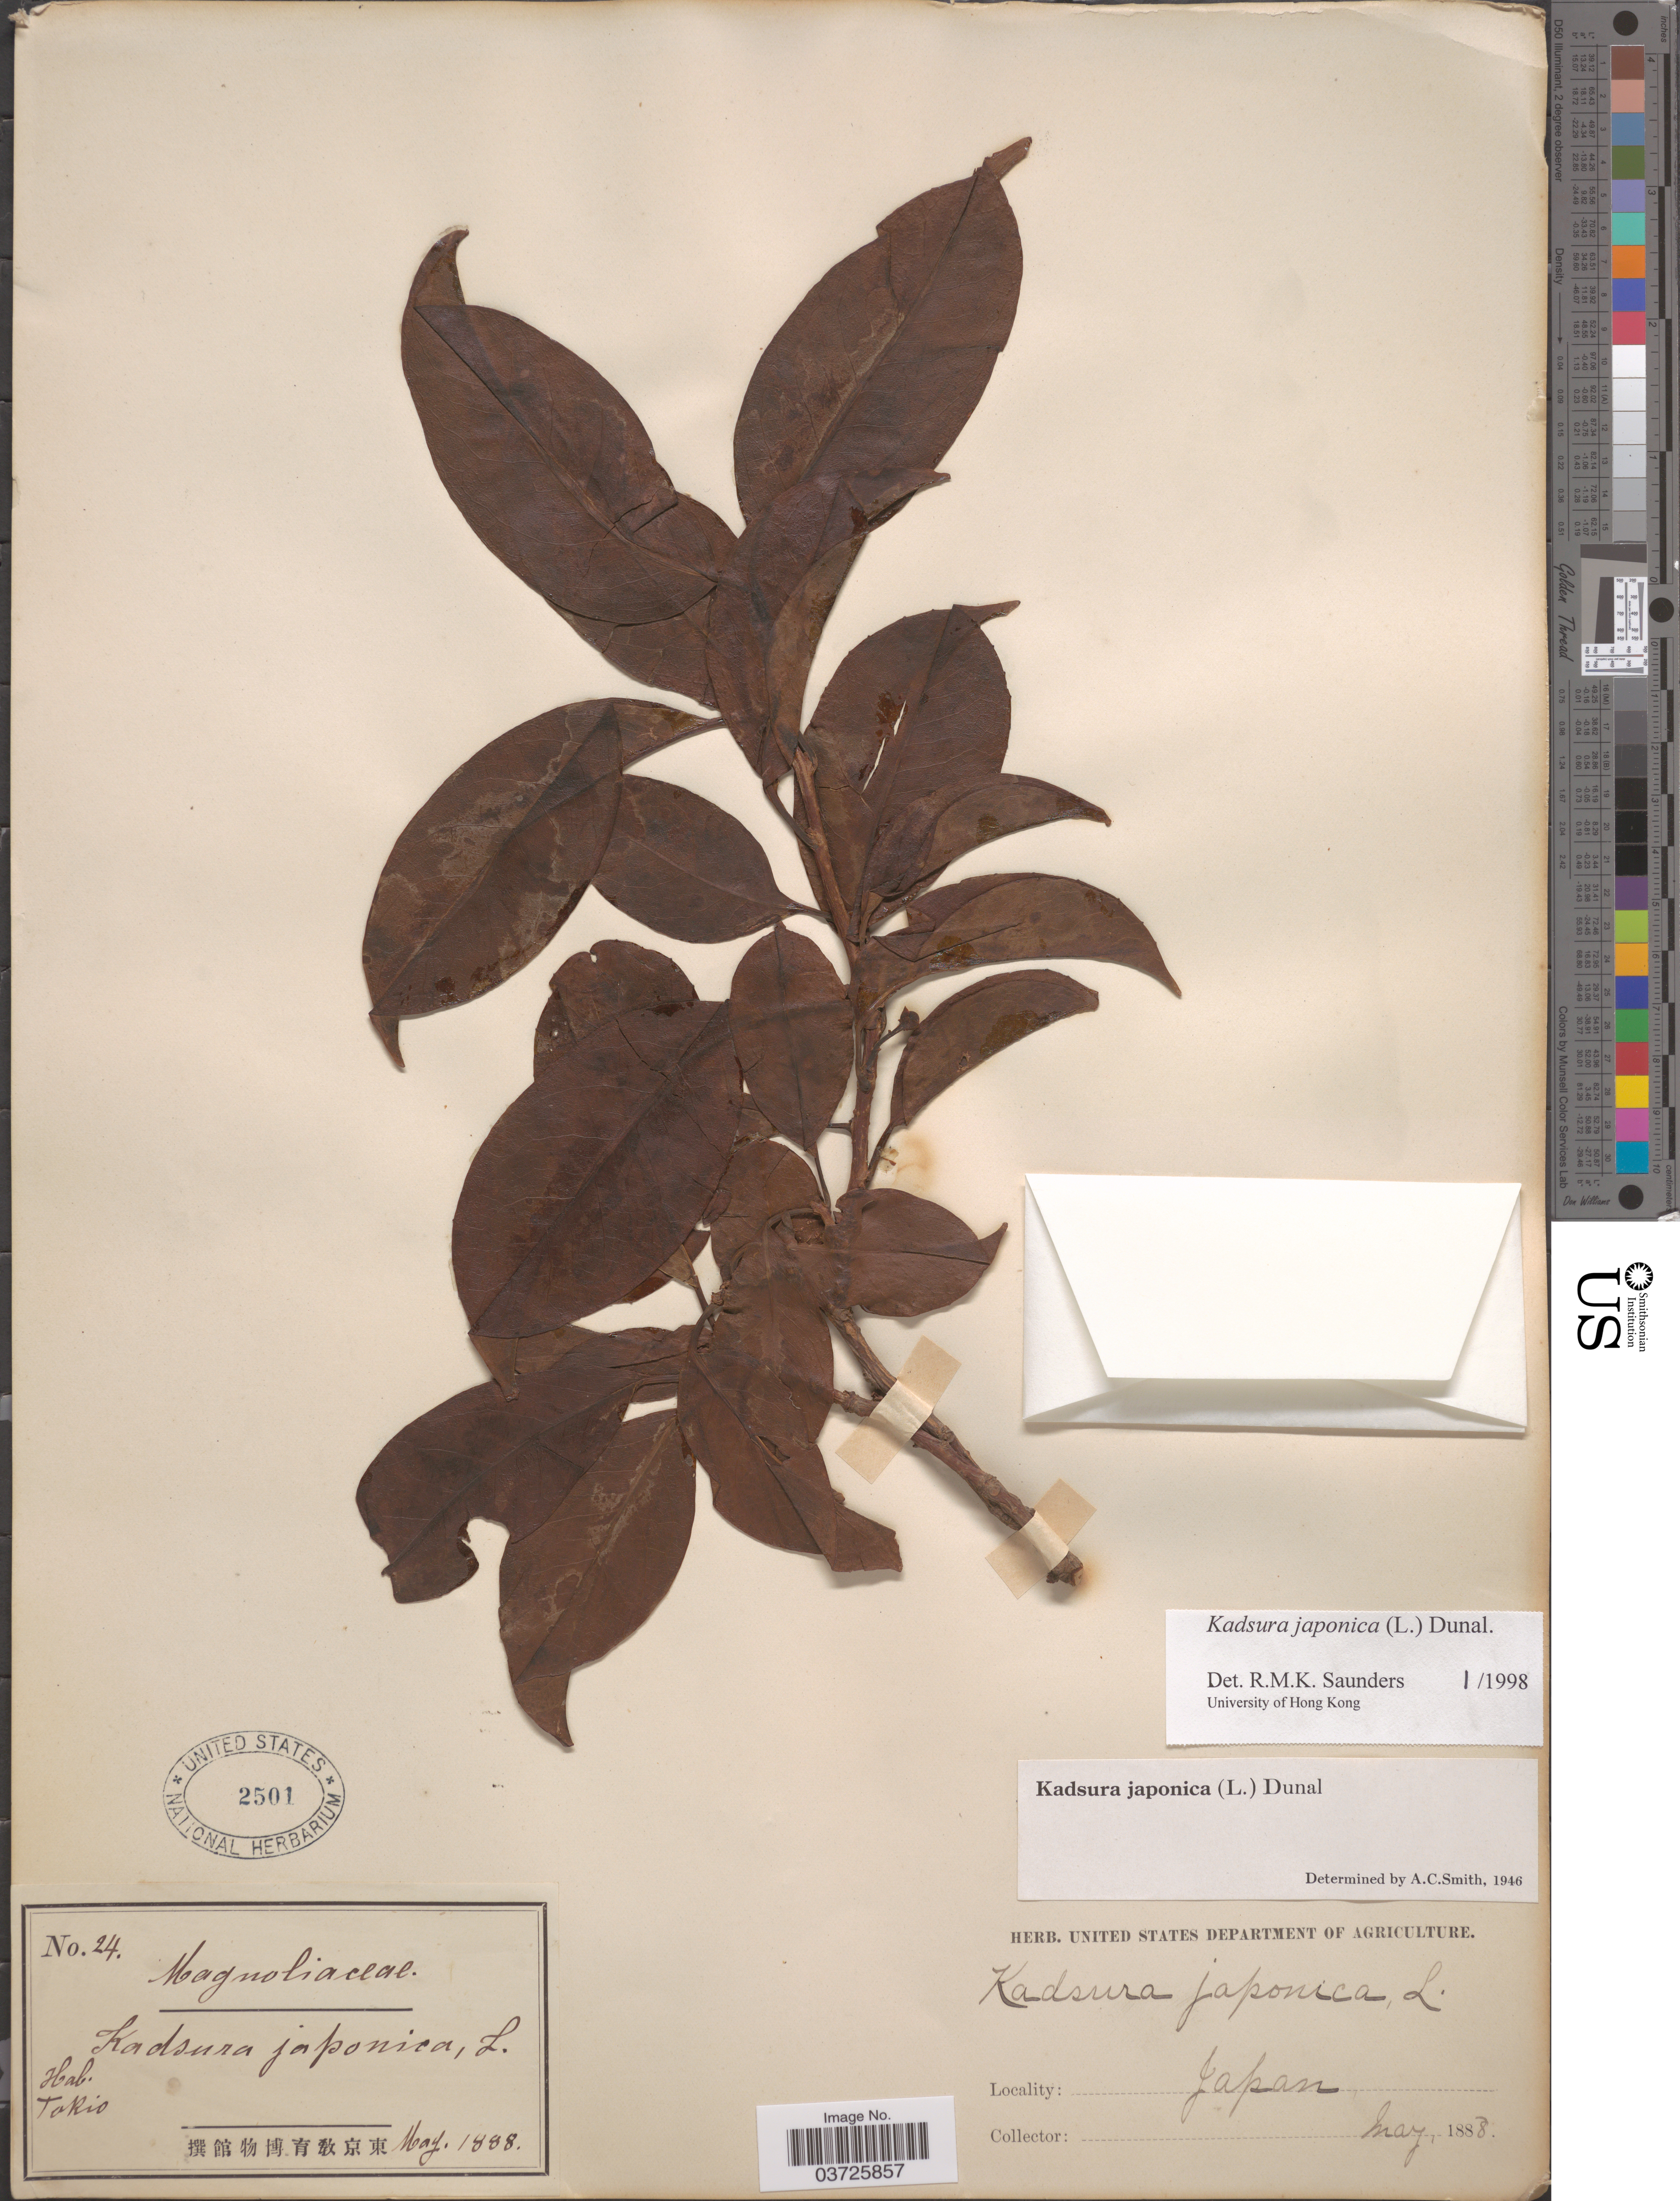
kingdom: Plantae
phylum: Tracheophyta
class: Magnoliopsida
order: Austrobaileyales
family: Schisandraceae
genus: Kadsura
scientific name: Kadsura japonica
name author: (L.) Dunal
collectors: ex herb. U. S. Department of Agriculture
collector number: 24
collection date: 1888-05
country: Japan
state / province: Tokyo, Federal City of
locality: Tokio.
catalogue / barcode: US 2501